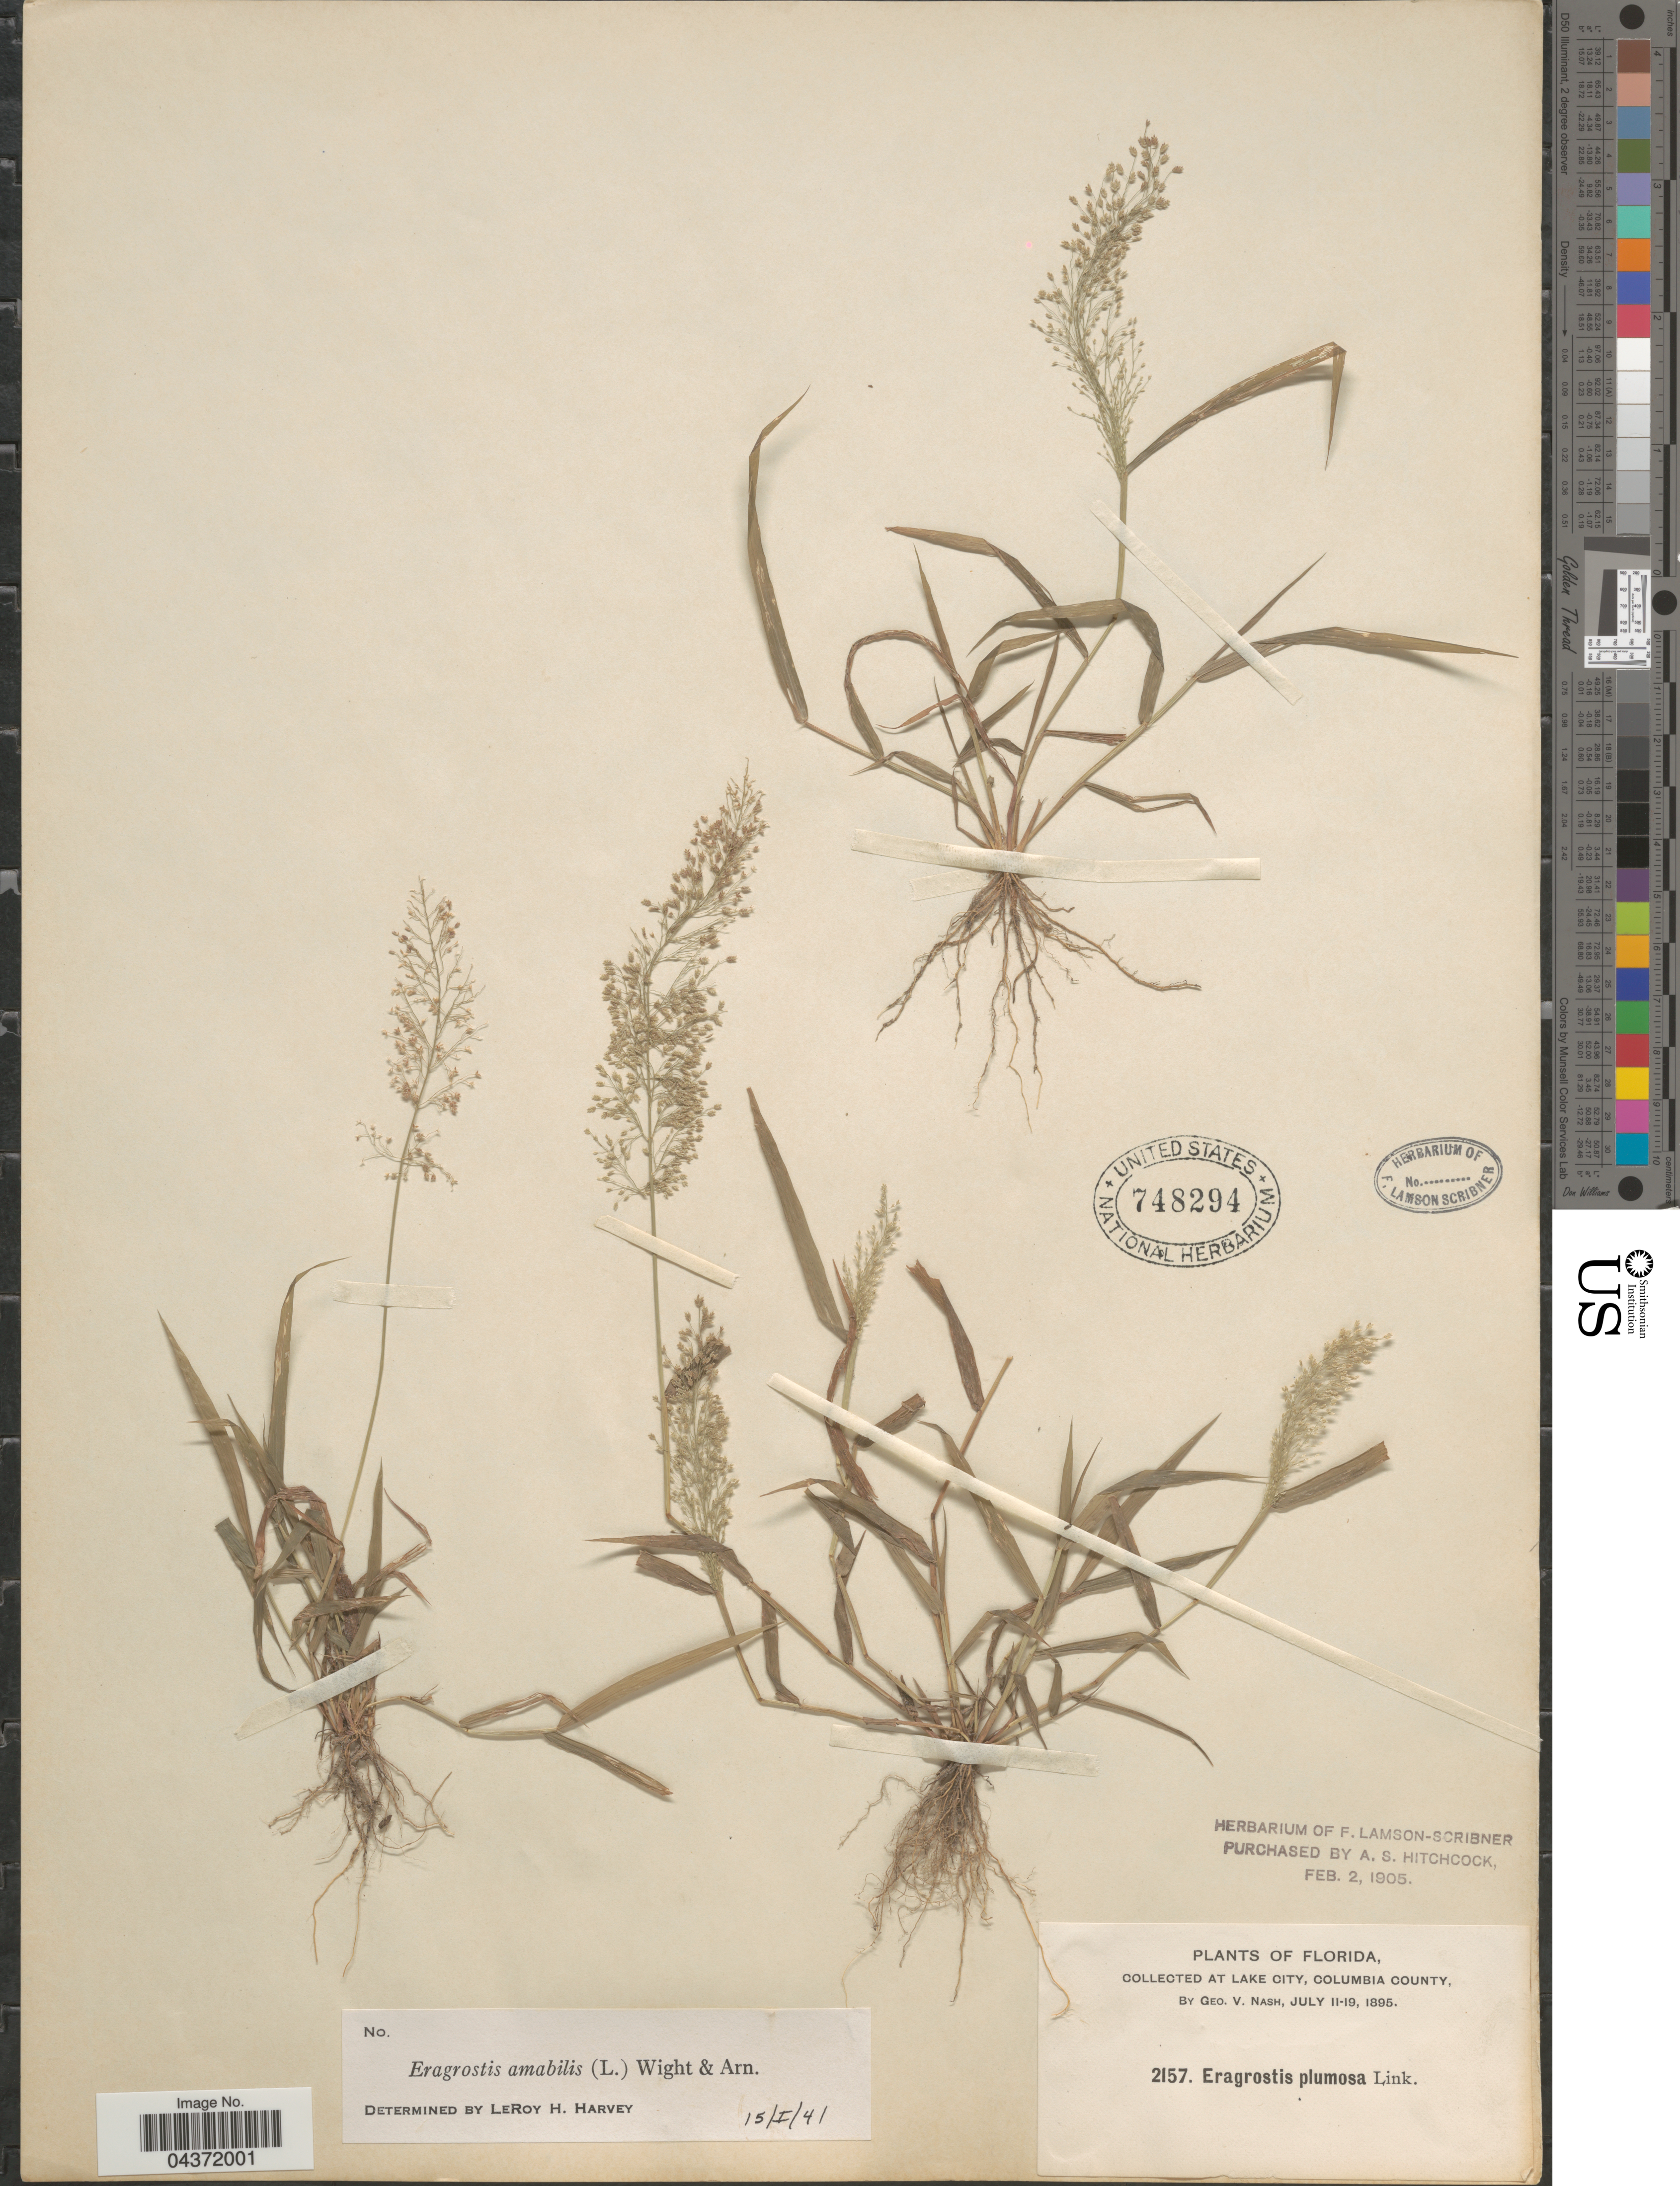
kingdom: Plantae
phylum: Tracheophyta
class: Liliopsida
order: Poales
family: Poaceae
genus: Eragrostis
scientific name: Eragrostis tenella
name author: (L.) P. Beauv. ex Roem. & Schult.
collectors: G. V. Nash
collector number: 2157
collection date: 1895-07-11/1895-07-19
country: United States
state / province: Florida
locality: At Lake City, Columbia County.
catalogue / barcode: US 748294